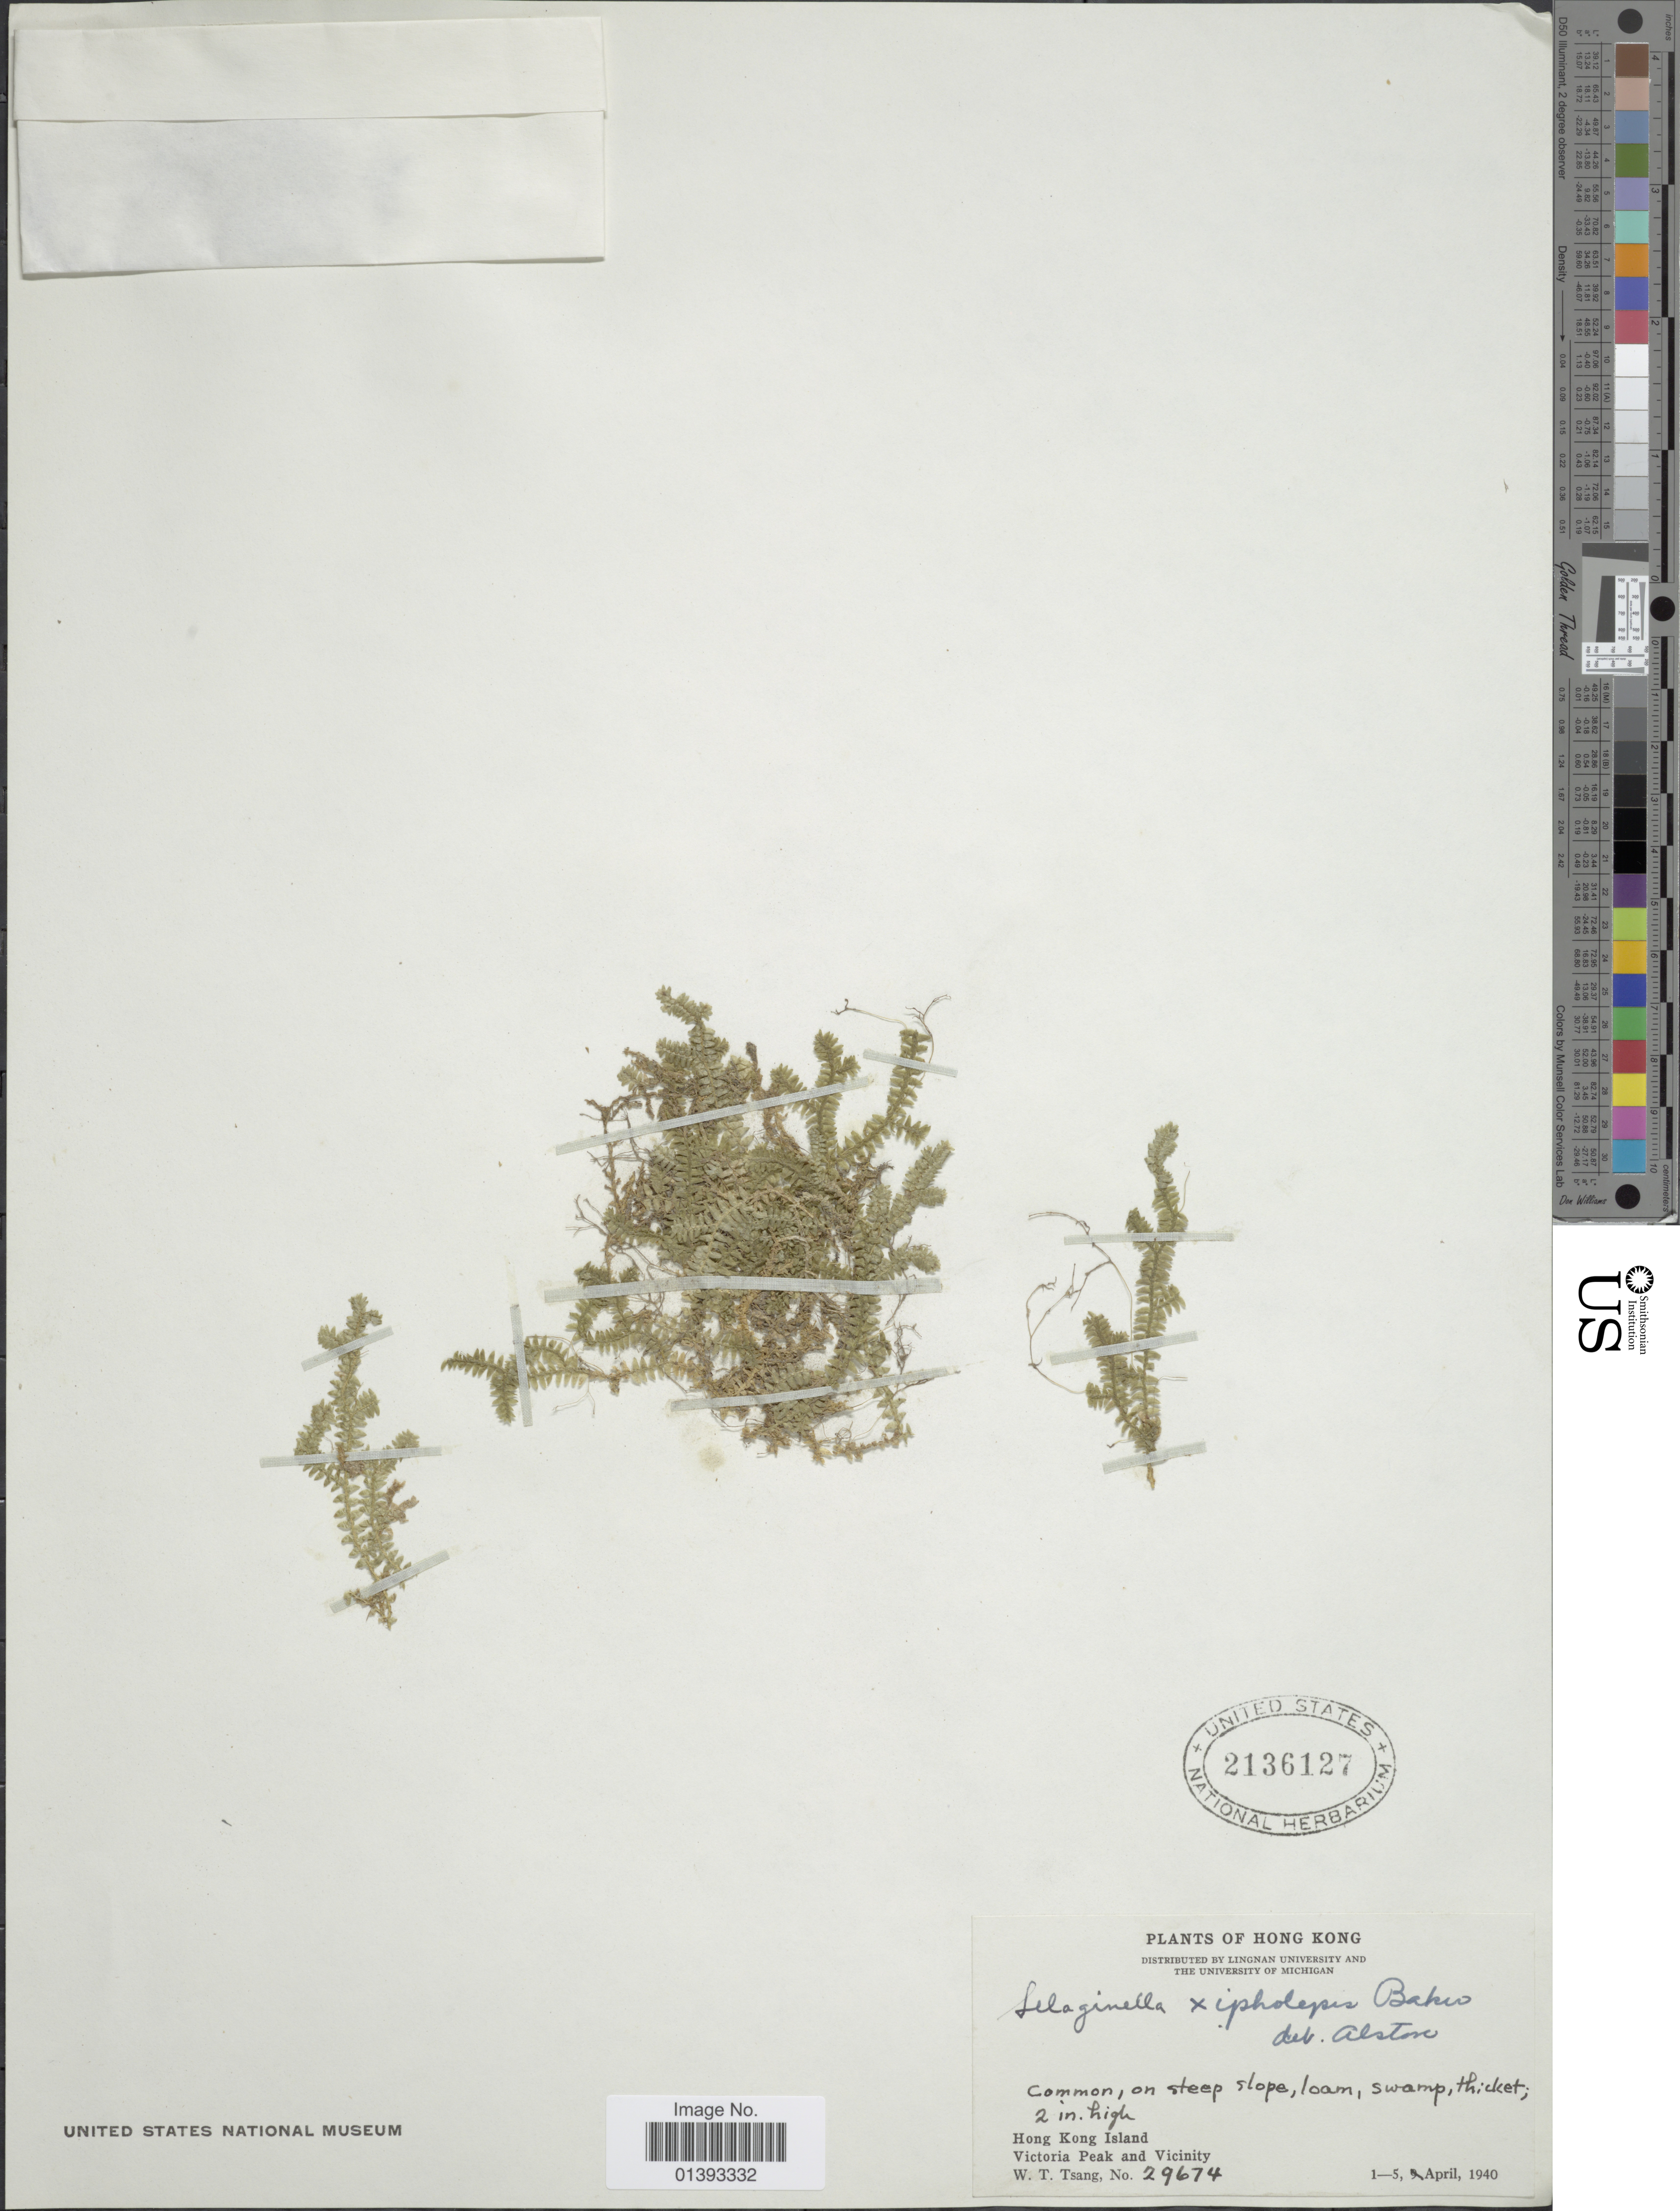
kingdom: Plantae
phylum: Tracheophyta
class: Lycopodiopsida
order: Selaginellales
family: Selaginellaceae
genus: Selaginella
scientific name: Selaginella xipholepis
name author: Baker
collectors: W. T. Tsang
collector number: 29674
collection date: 1940-04-01/1940-04-05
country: China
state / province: Hong Kong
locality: Hong Kong Island, Victoria Peak and Vicinity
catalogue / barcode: US 2136127